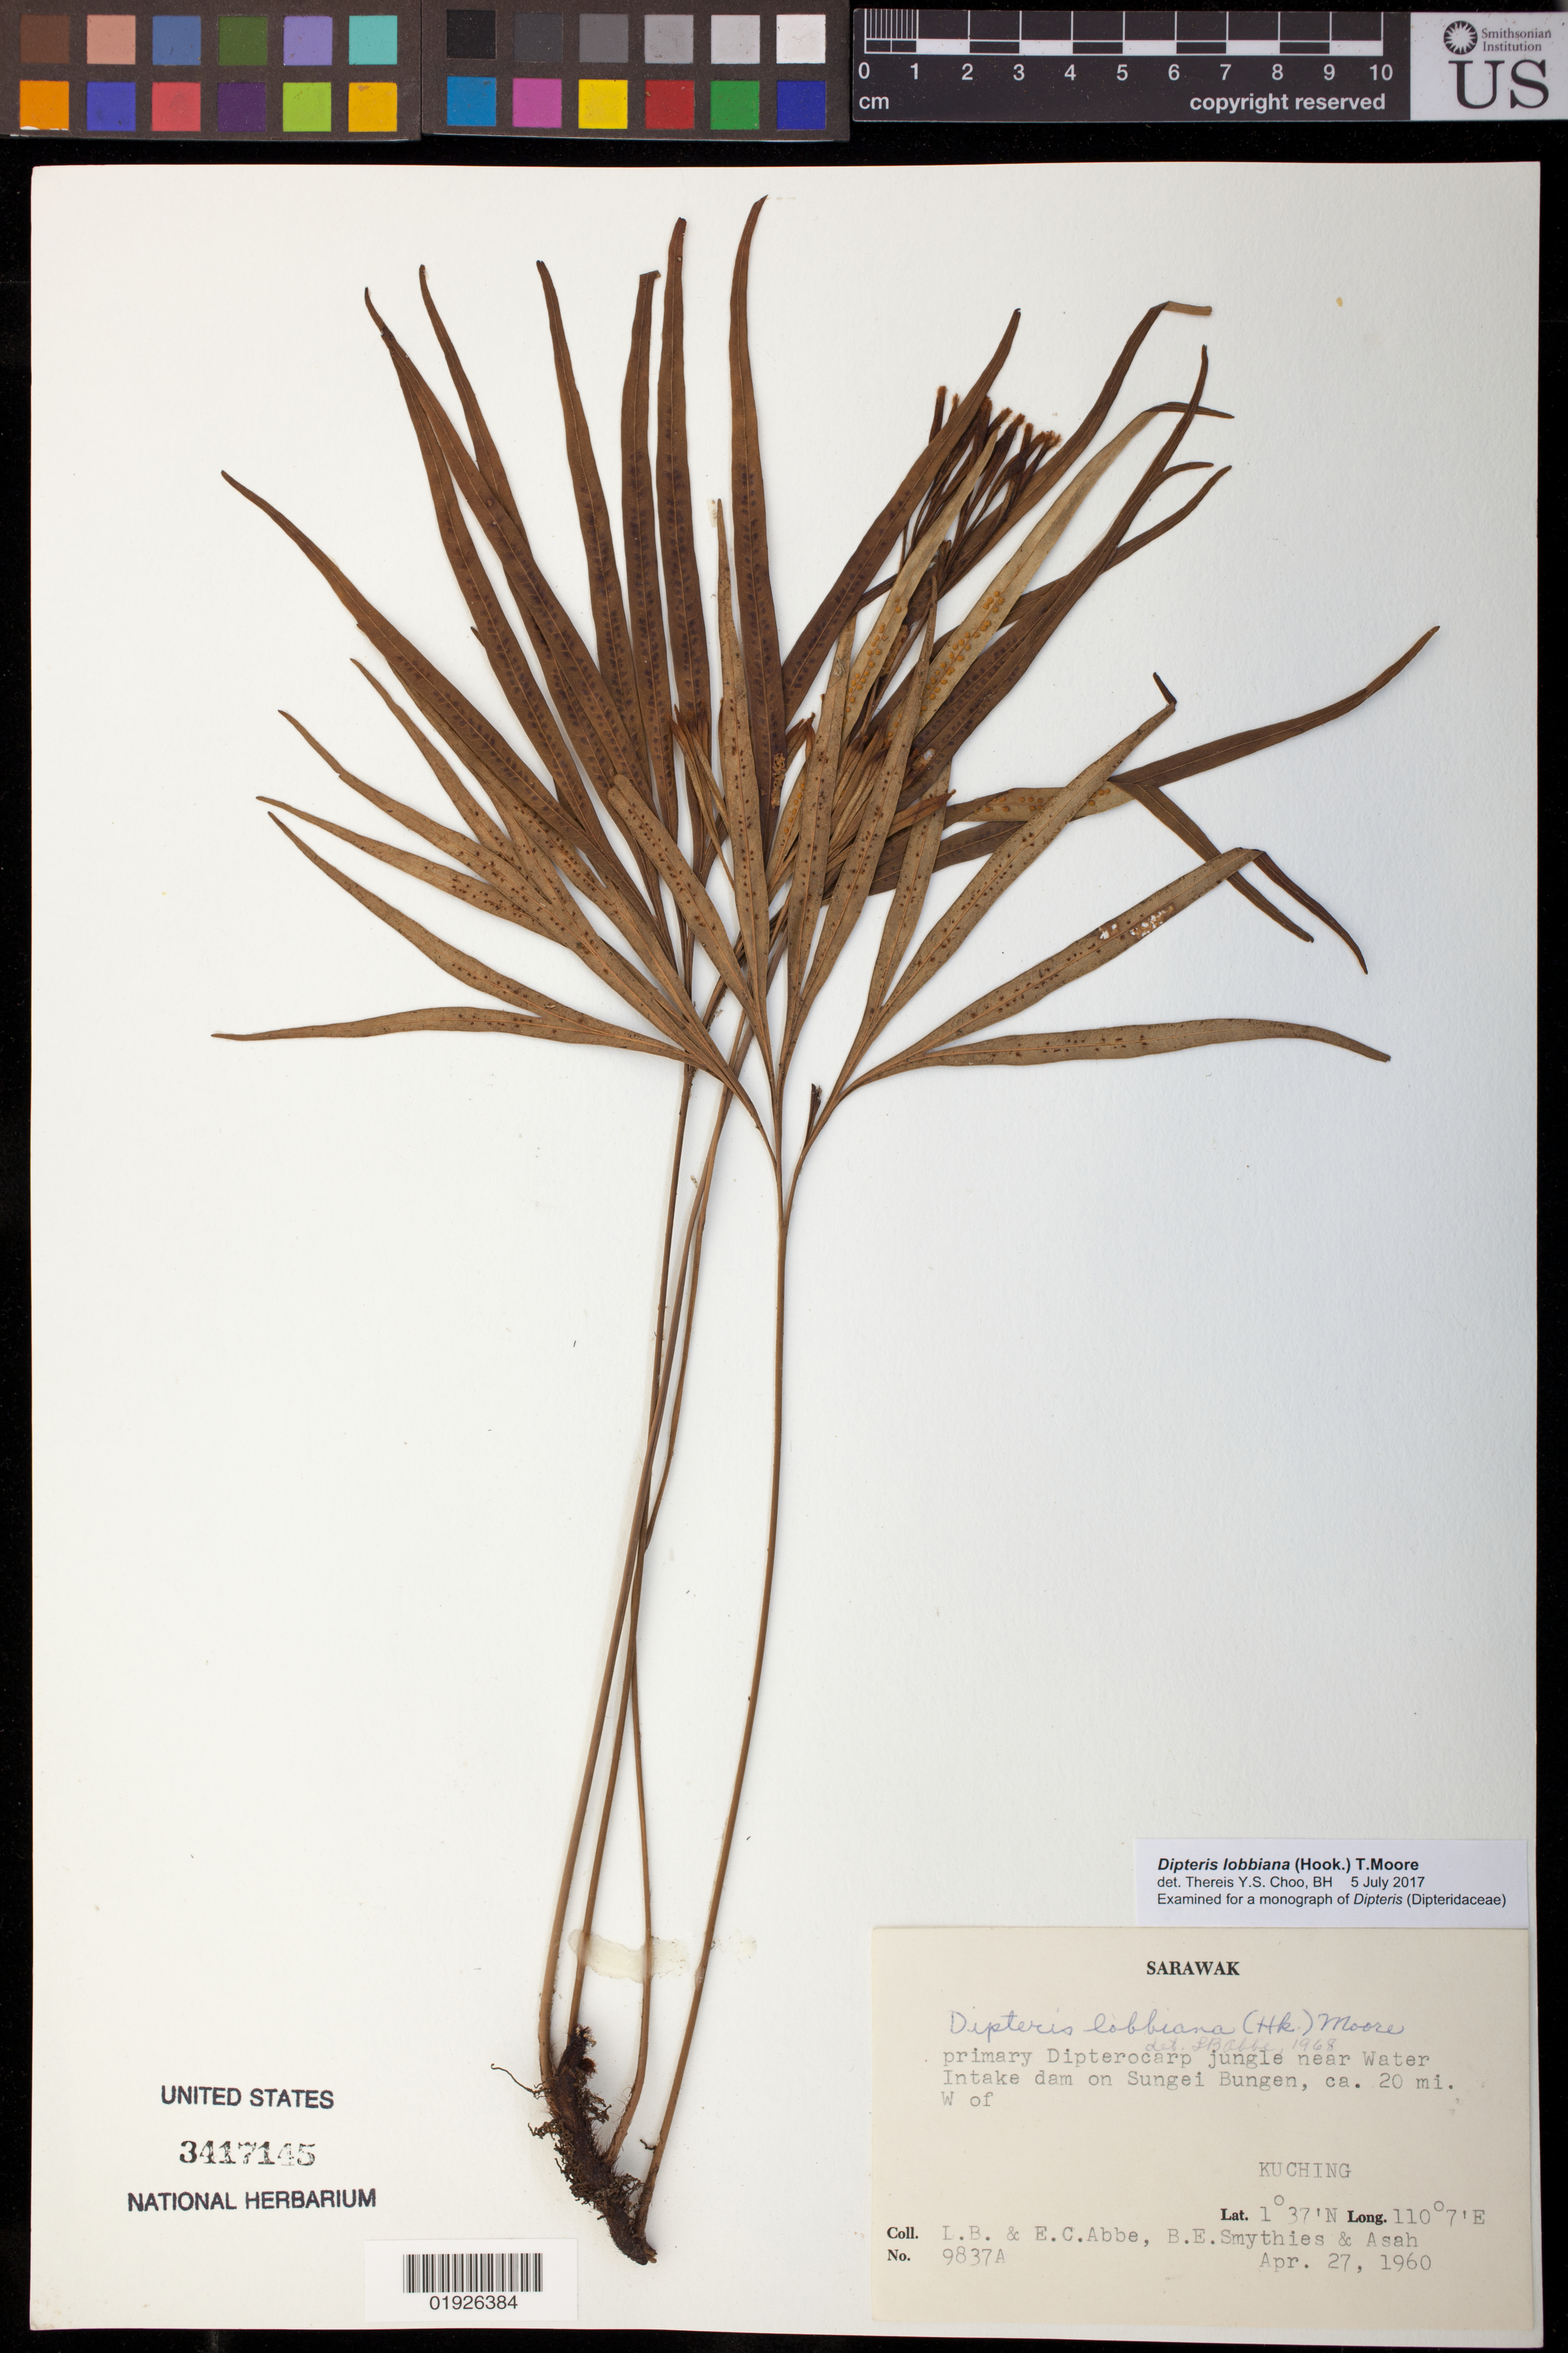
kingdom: Plantae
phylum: Tracheophyta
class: Polypodiopsida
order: Gleicheniales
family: Dipteridaceae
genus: Dipteris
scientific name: Dipteris lobbiana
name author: (Hook.) T. Moore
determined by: Choo, Thereis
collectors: L. B. Abbe, E. C. Abbe, B.E. Smythies & Asah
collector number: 9837A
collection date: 1960-04-27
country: Malaysia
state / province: Sarawak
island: Borneo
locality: Primary Dipterocarp jungle near Water Intake dam on Sungei Bungen ca. 20 mi. W of Kuching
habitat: Primary dipterocarp jungle.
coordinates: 1 37 N, 110 07 E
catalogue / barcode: US 3417145